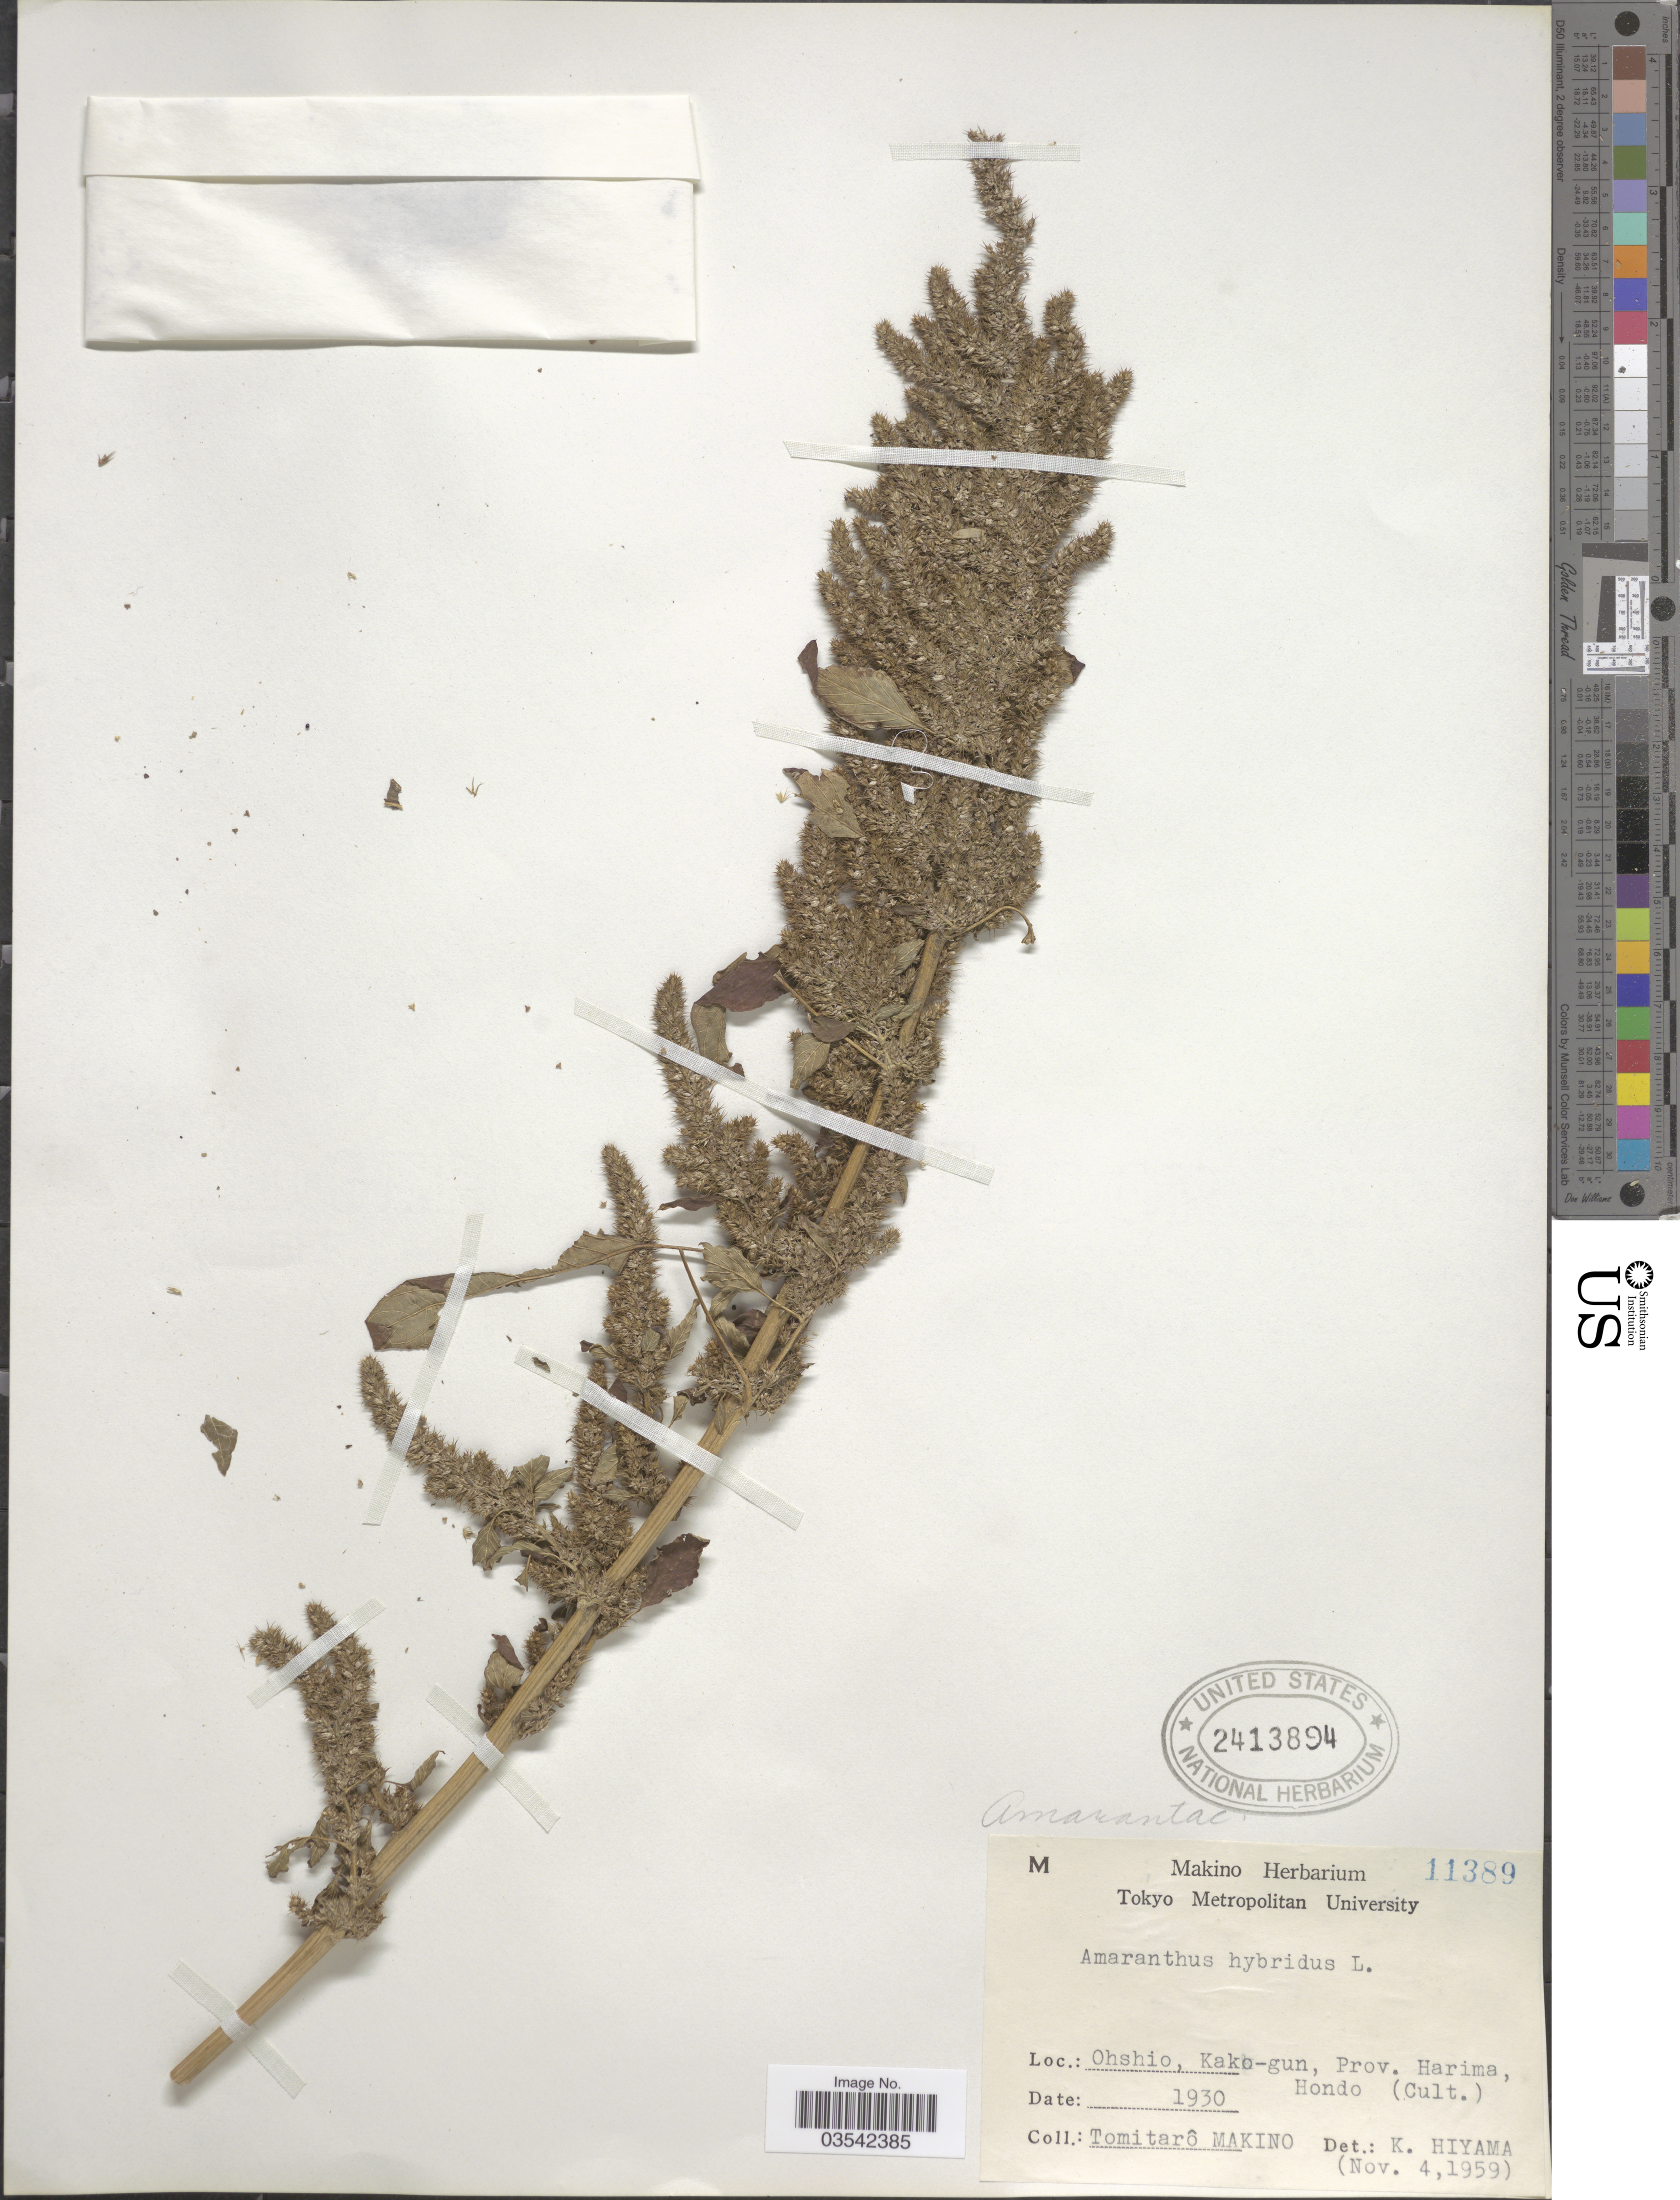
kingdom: Plantae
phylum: Tracheophyta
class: Magnoliopsida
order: Caryophyllales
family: Amaranthaceae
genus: Amaranthus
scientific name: Amaranthus hybridus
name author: L.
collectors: T. Makino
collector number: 11389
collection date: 1930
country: Japan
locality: Ohshio, Kako-gun, Prov. Harima, Hondo.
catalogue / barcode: US 2413894